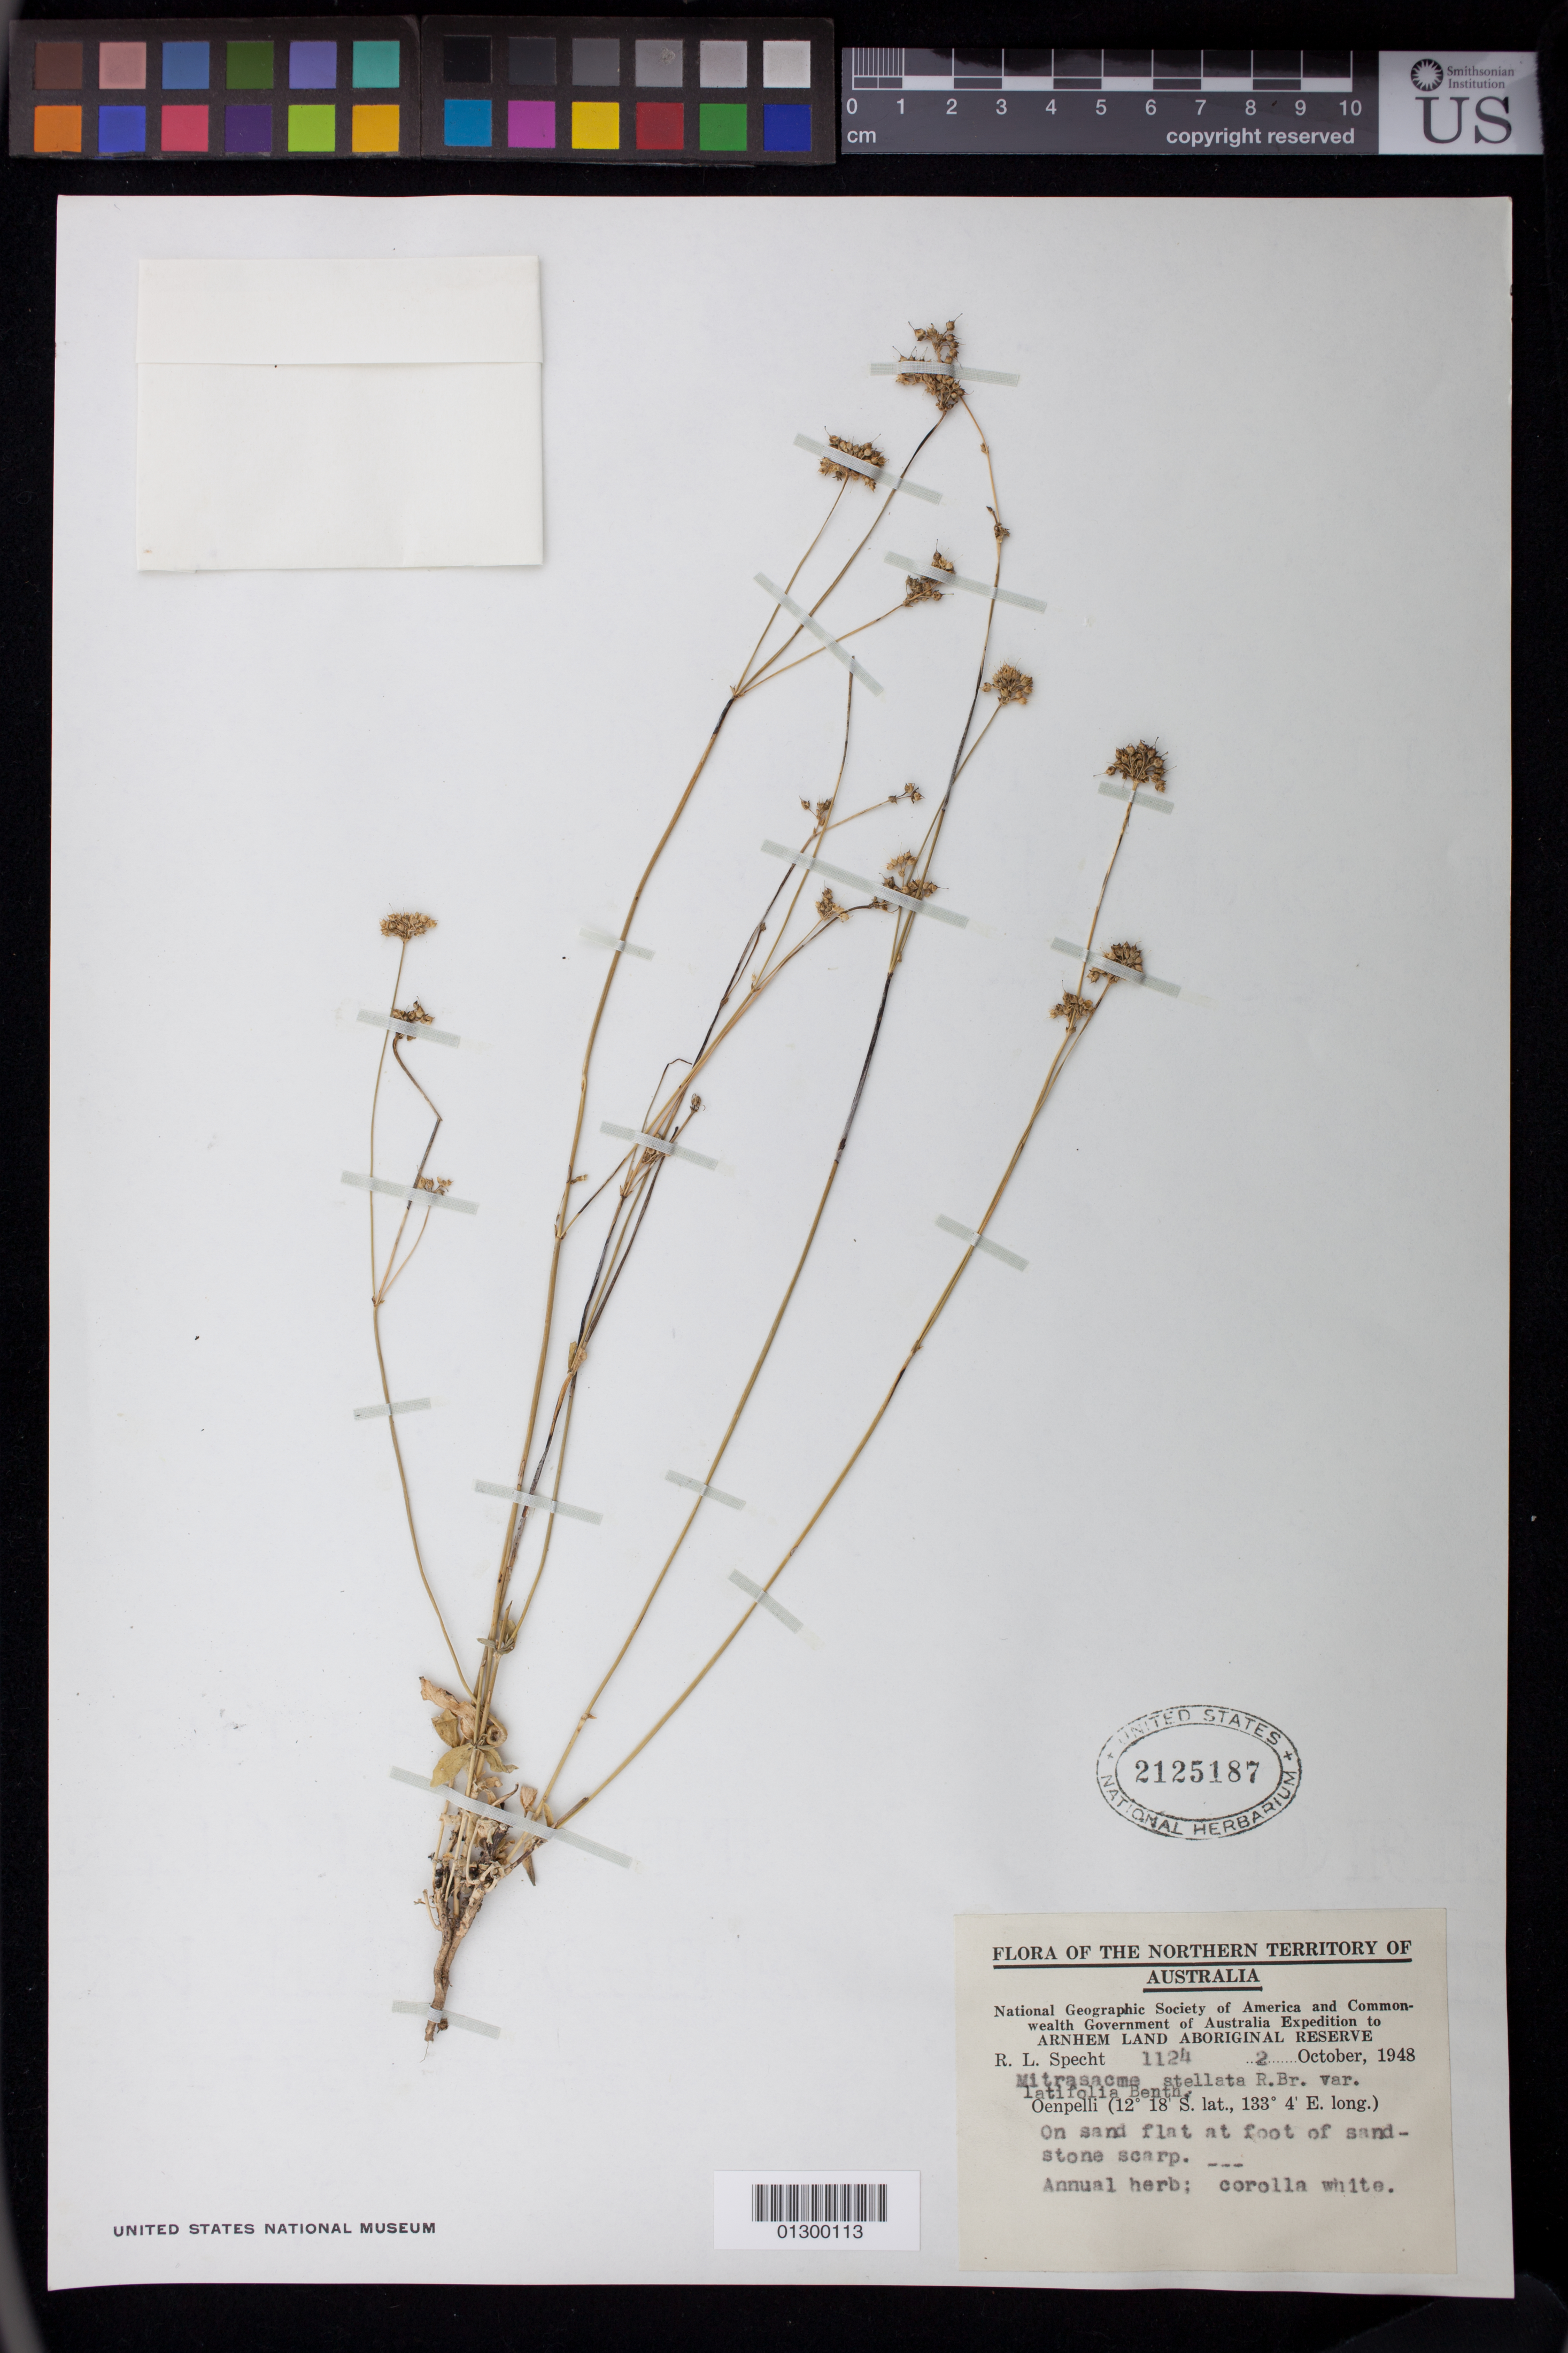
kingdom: Plantae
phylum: Tracheophyta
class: Magnoliopsida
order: Gentianales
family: Loganiaceae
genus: Mitrasacme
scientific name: Mitrasacme stellata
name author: R. Br.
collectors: R. L. Specht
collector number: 1124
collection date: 1948-10-02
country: Australia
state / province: Northern Territory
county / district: West Arnhem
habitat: On sand flat at foot of sandstone scarp.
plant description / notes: Annual herb; corolla white.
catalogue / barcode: US 2125187